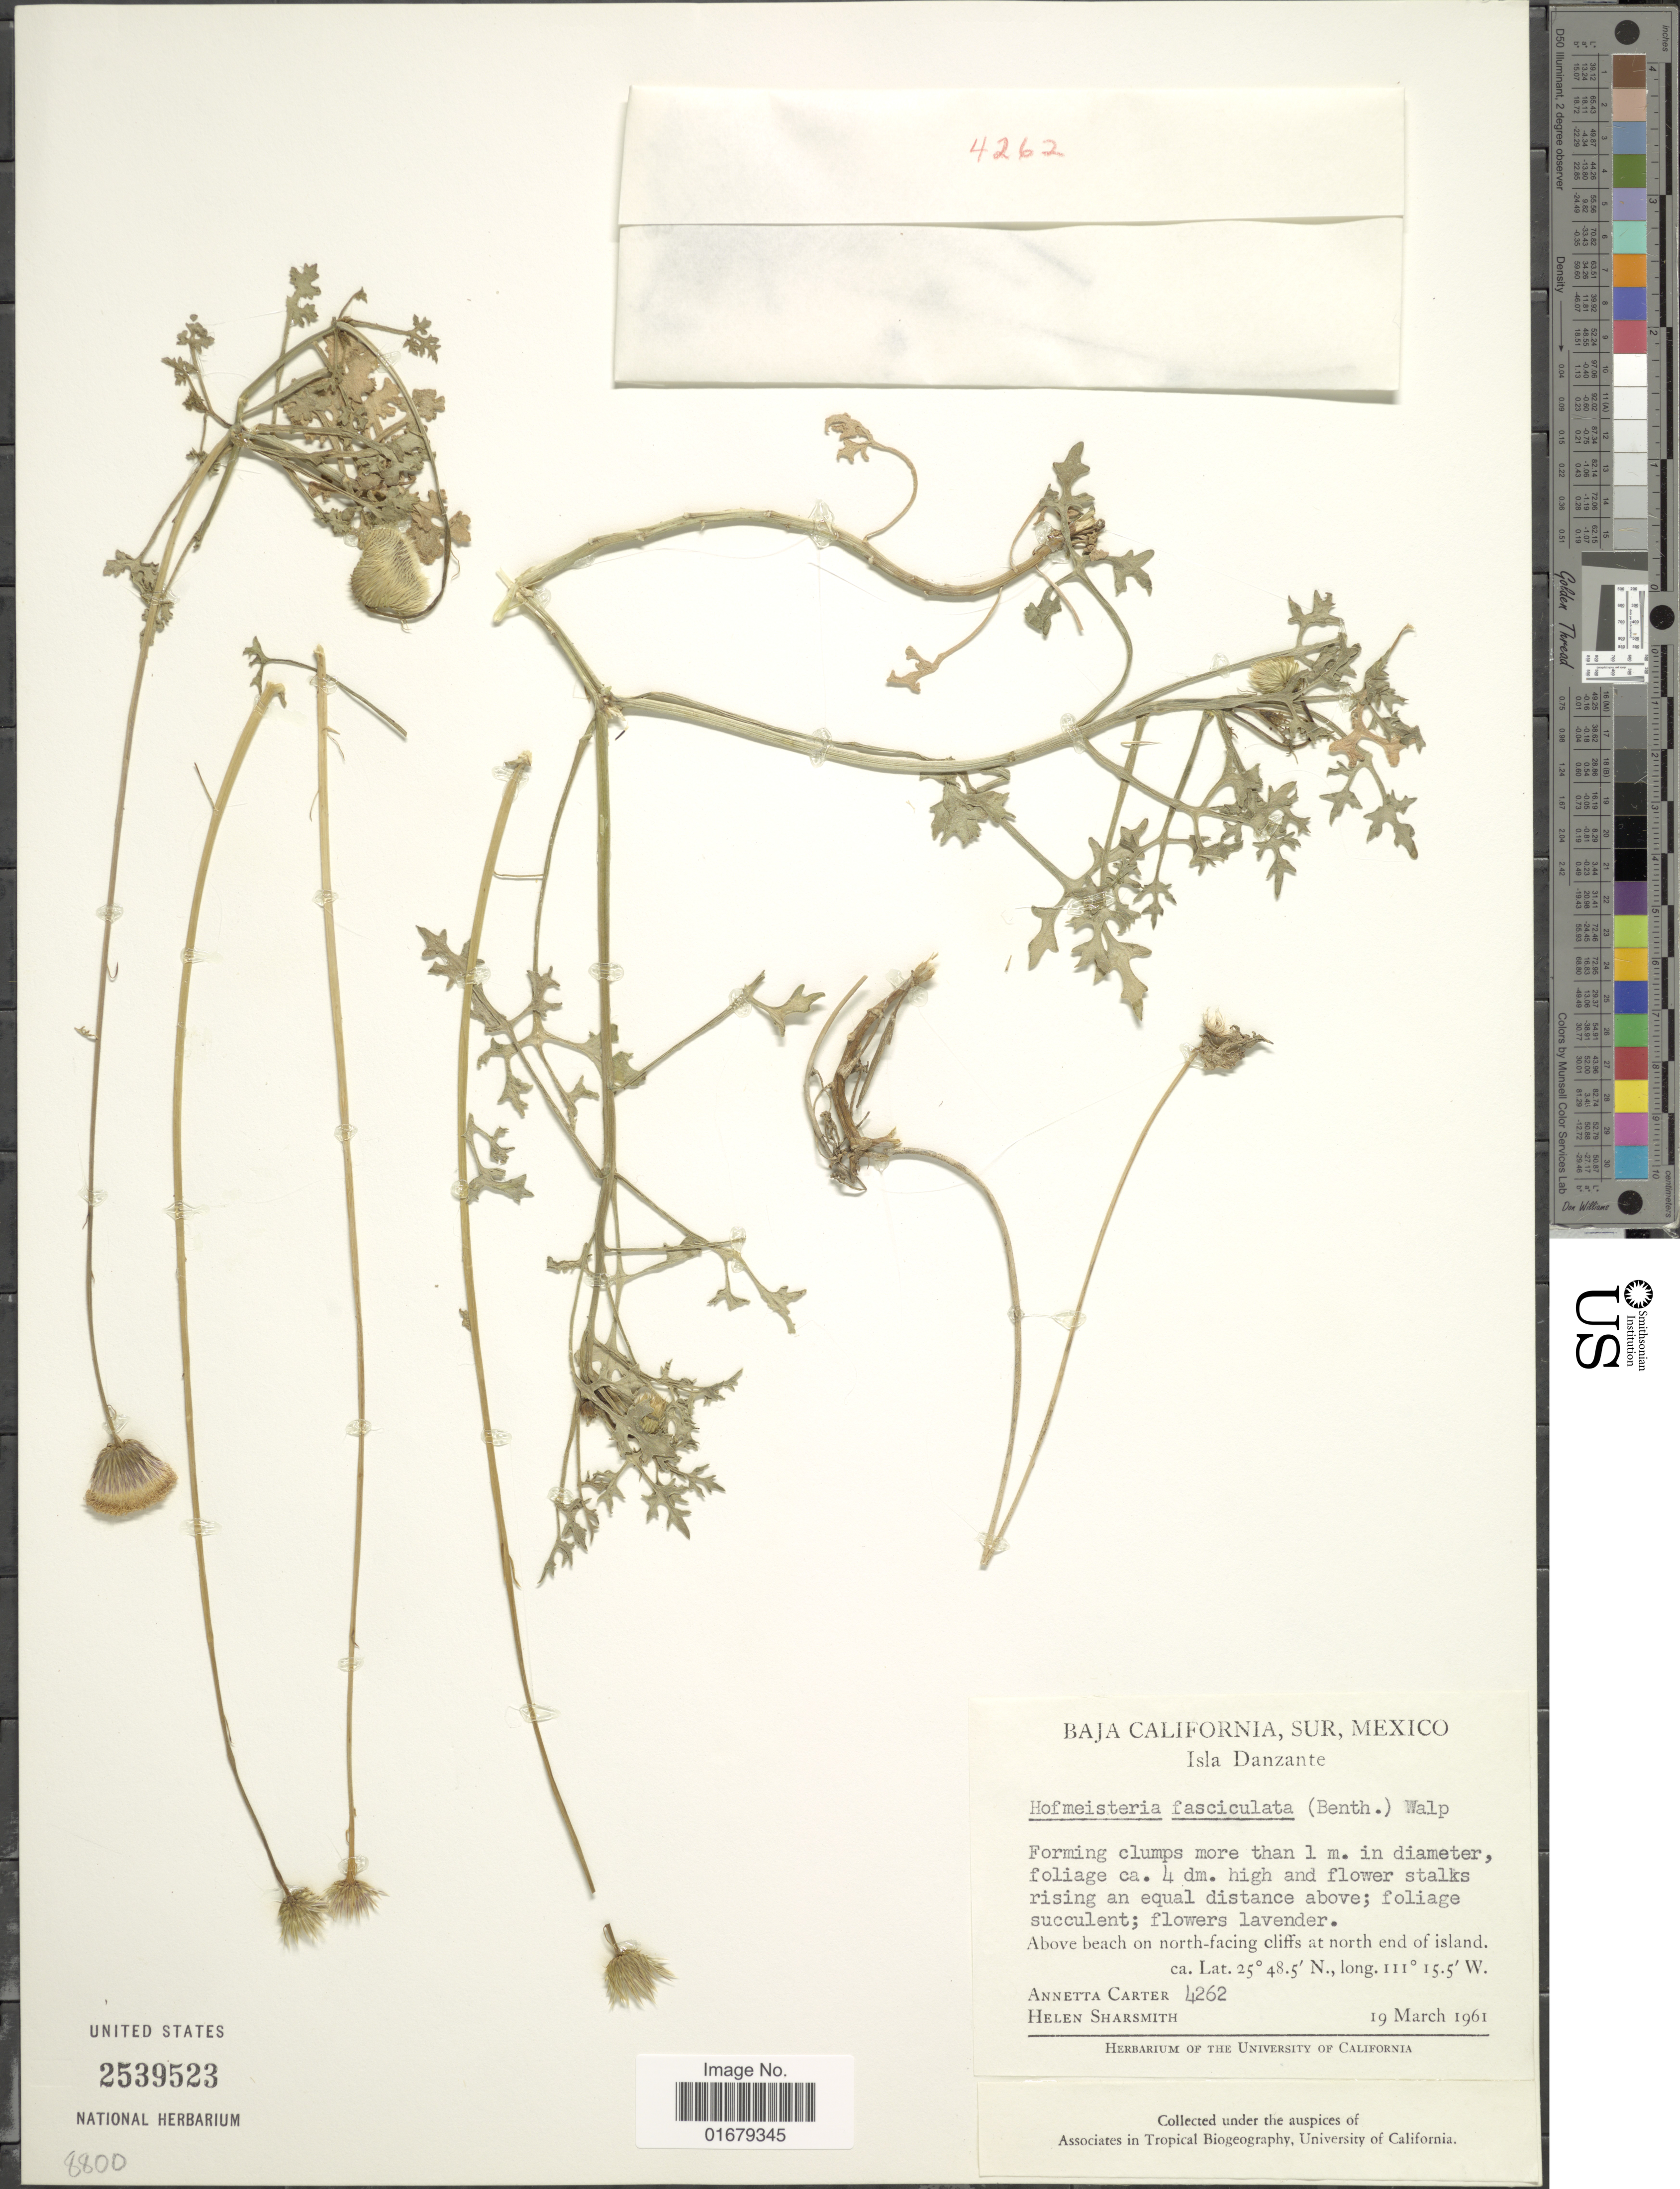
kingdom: Plantae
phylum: Tracheophyta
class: Magnoliopsida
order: Asterales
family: Asteraceae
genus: Hofmeisteria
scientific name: Hofmeisteria fasciculata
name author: (Benth.) Walp.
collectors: A. Carter & H. Sharsmith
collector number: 4262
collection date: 1961-03-19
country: Mexico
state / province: Baja California Sur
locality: Isla Danzante, Above beach on north - facing cliffs at north end of Island.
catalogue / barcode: US 2539523